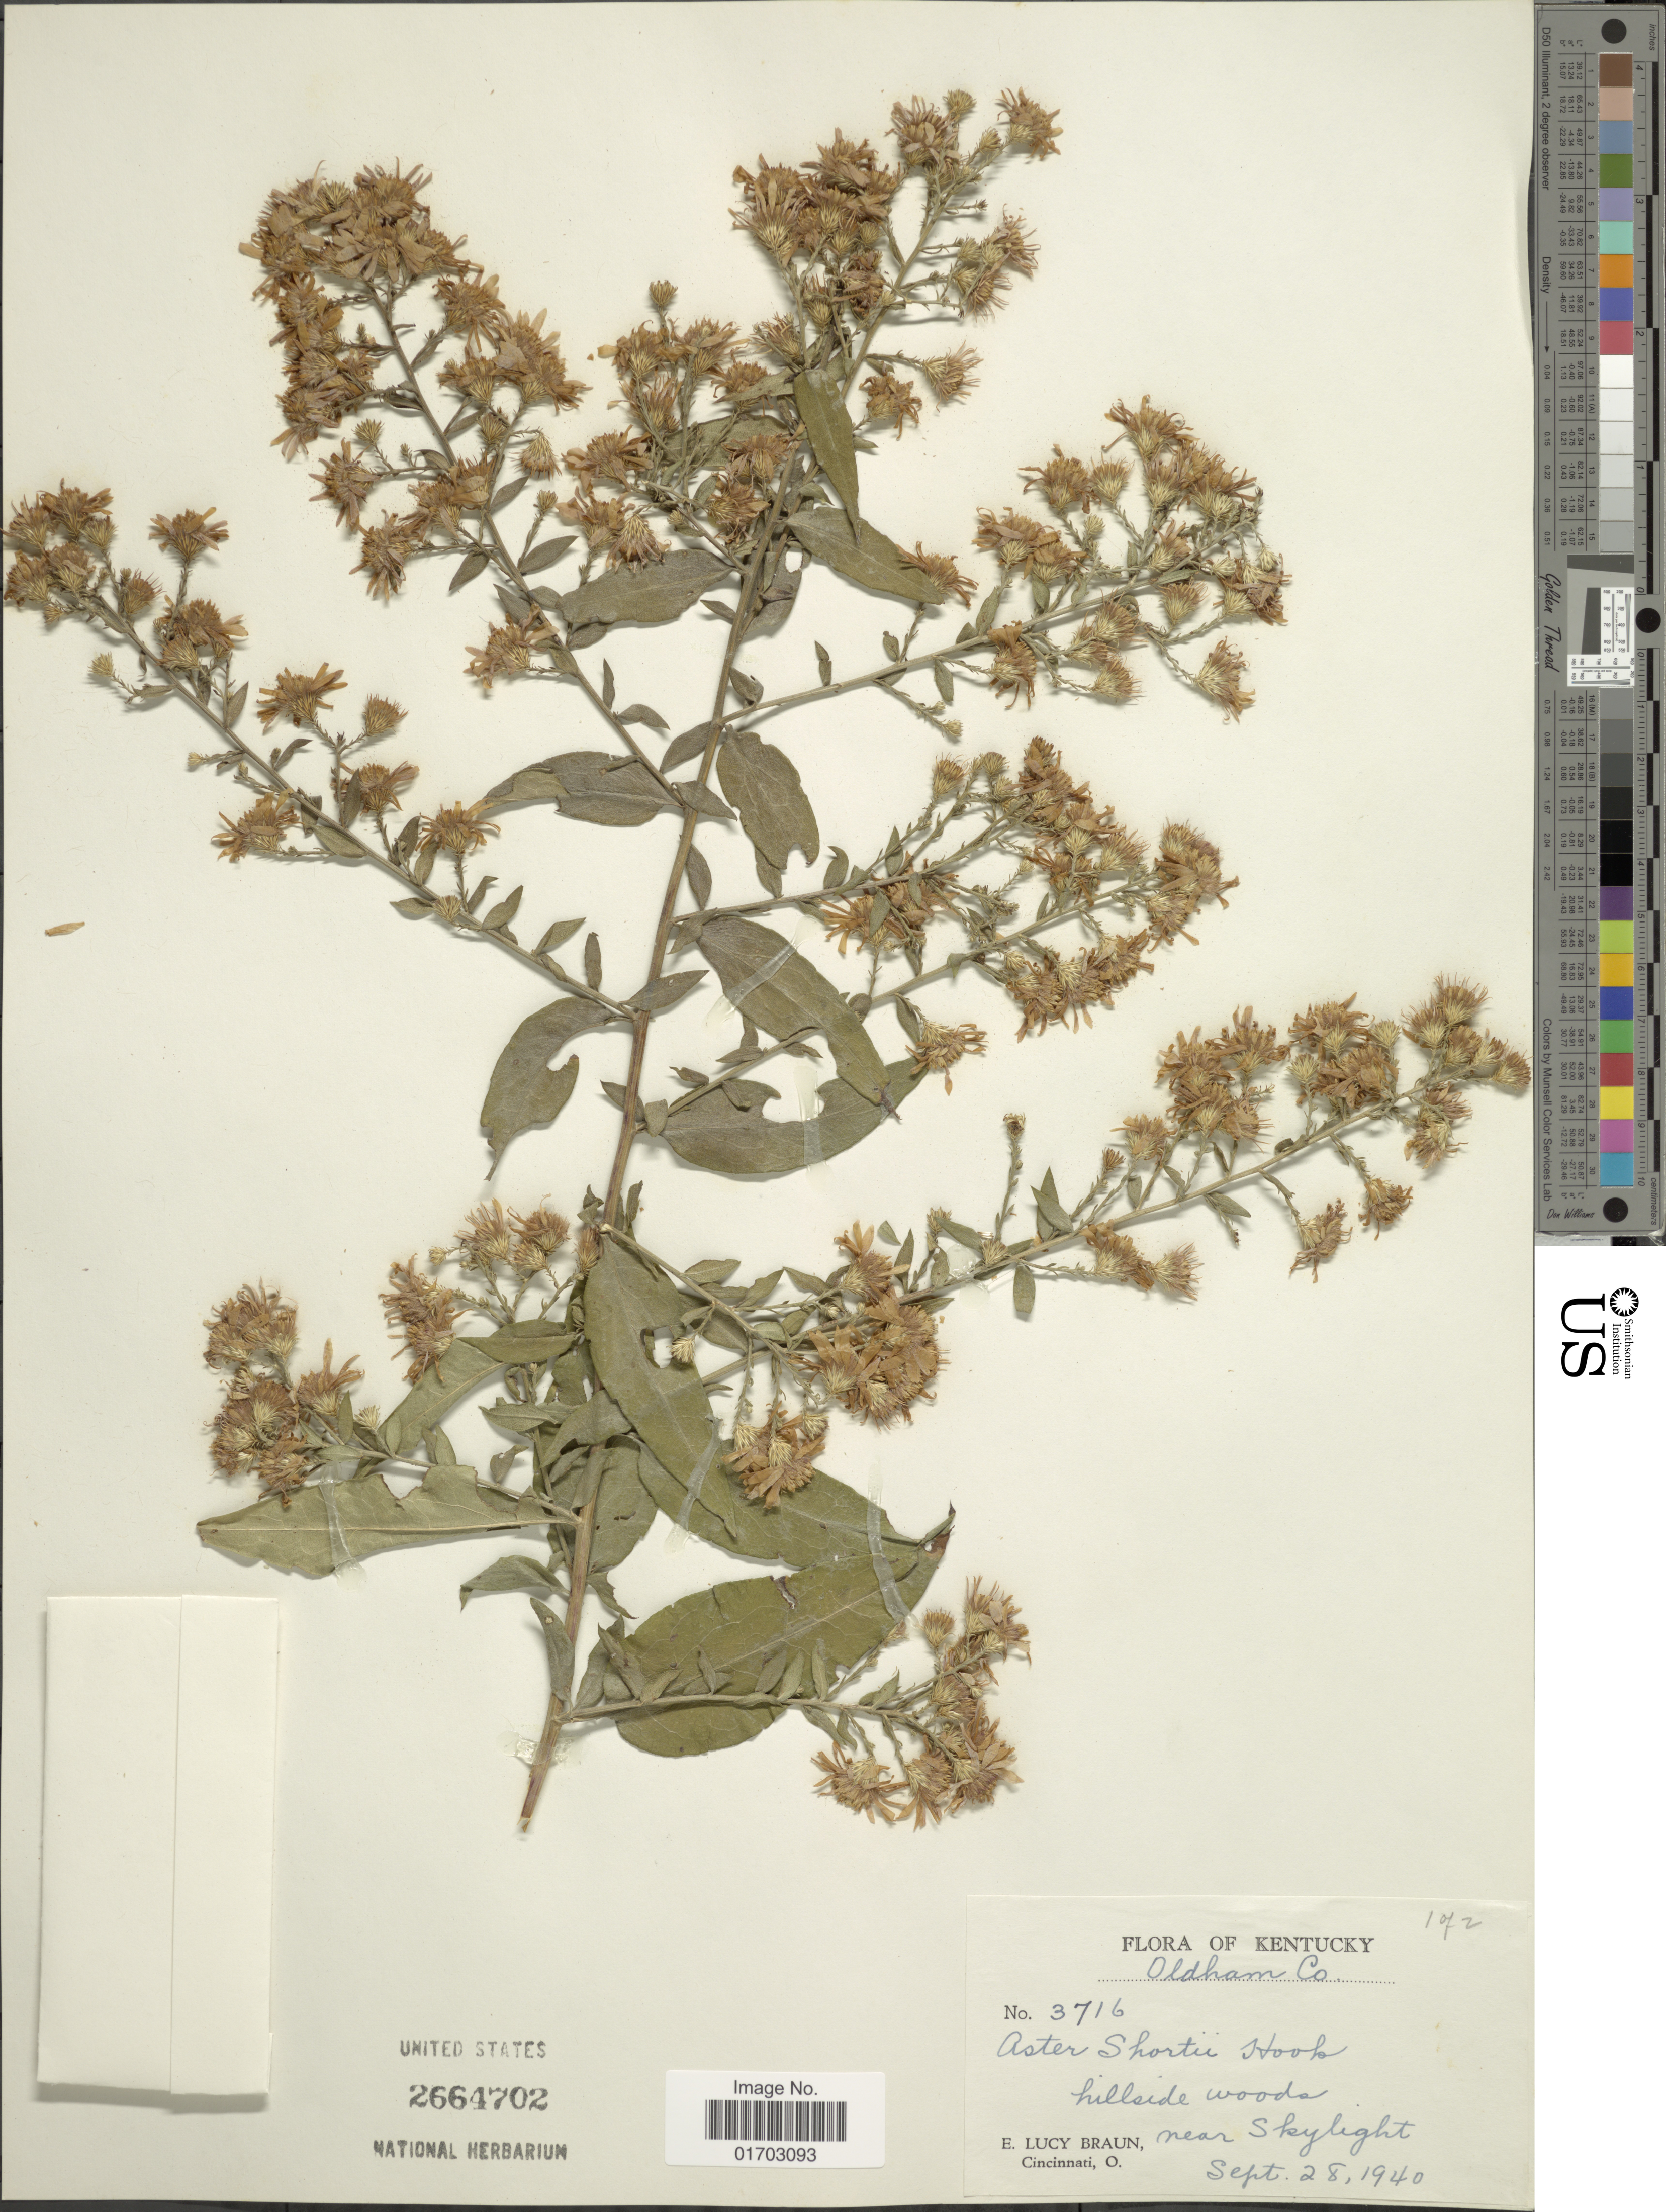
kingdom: Plantae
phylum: Tracheophyta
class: Magnoliopsida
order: Asterales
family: Asteraceae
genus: Symphyotrichum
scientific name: Symphyotrichum shortii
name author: (Lindl.) G.L. Nesom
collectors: E. L. Braun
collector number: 3716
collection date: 1940-09-28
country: United States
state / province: Kentucky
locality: Oldham Co., near Skylight.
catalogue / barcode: US 2664702